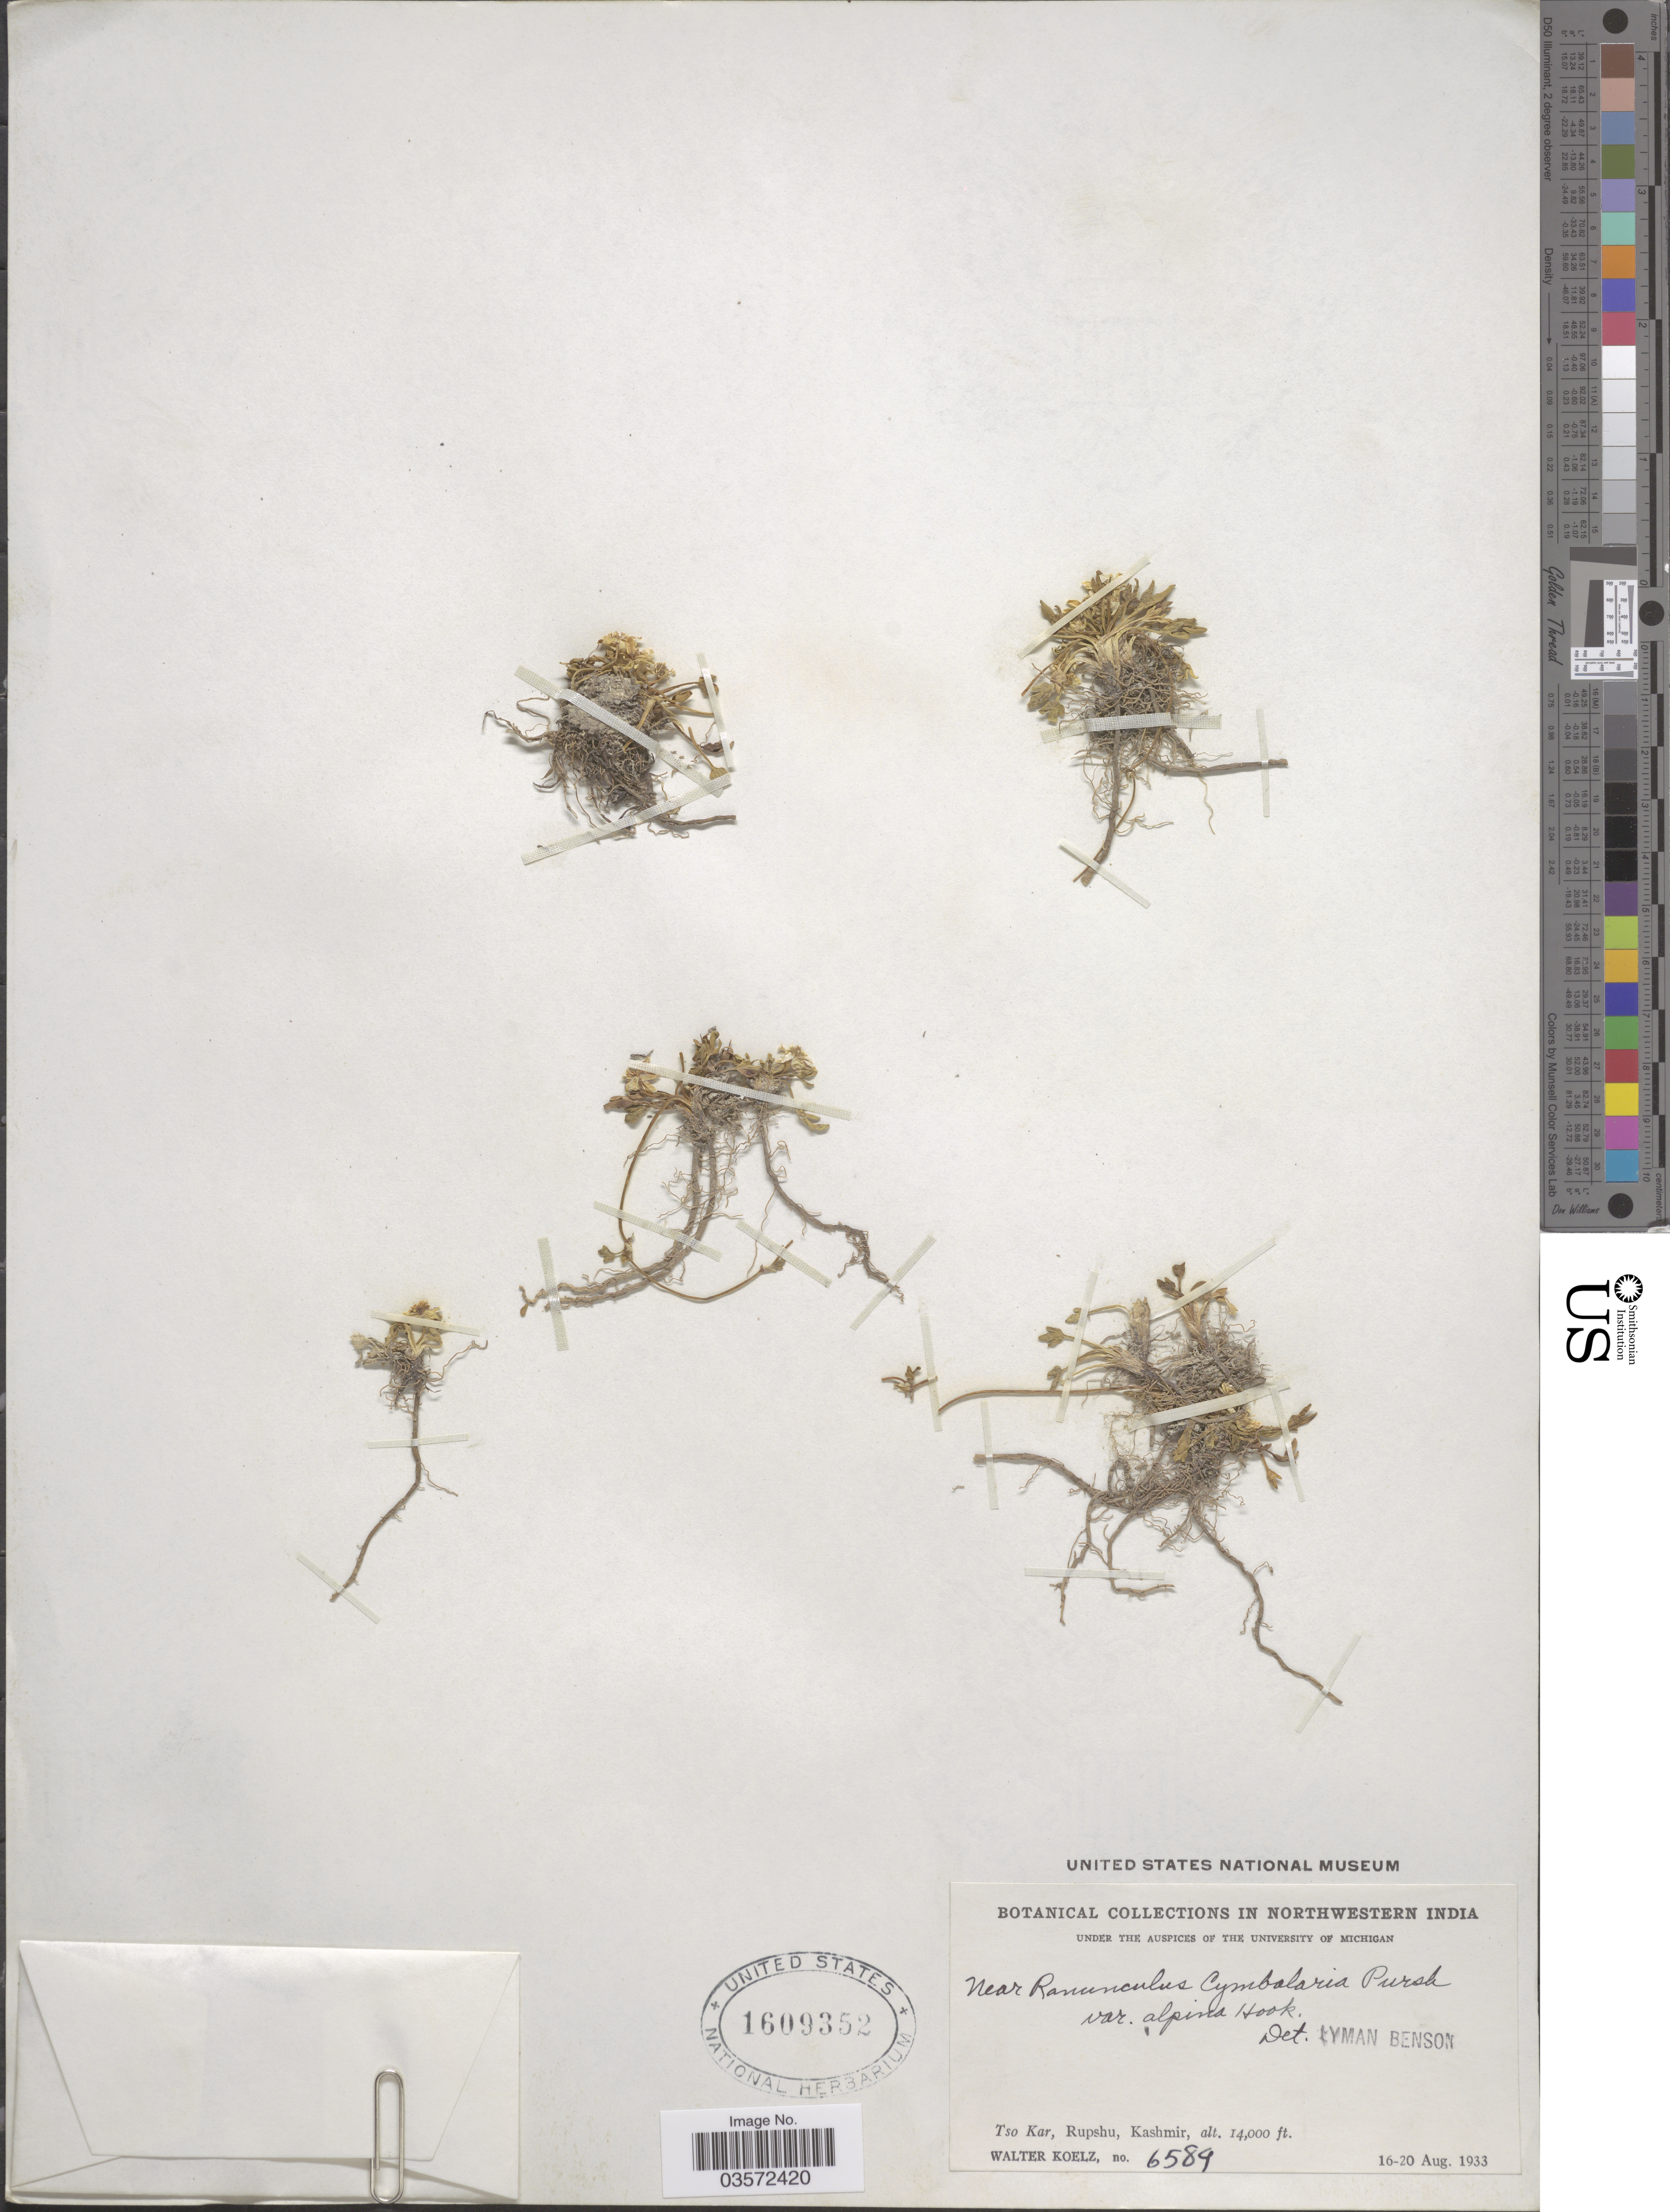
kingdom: Plantae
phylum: Tracheophyta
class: Magnoliopsida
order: Ranunculales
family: Ranunculaceae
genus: Halerpestes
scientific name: Halerpestes cymbalaria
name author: (Pursh) Greene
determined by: Strong, M. T., (US), Smithsonian Institution - National Museum of Natural History (UNITED STATES)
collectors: W. N. Koelz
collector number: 6589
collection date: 1933-08-16/1933-08-20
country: India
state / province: Jammu and Kashmir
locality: Northwestern India. Tso Kar, Rupshu, Kashmir.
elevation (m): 4267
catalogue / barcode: US 1609352